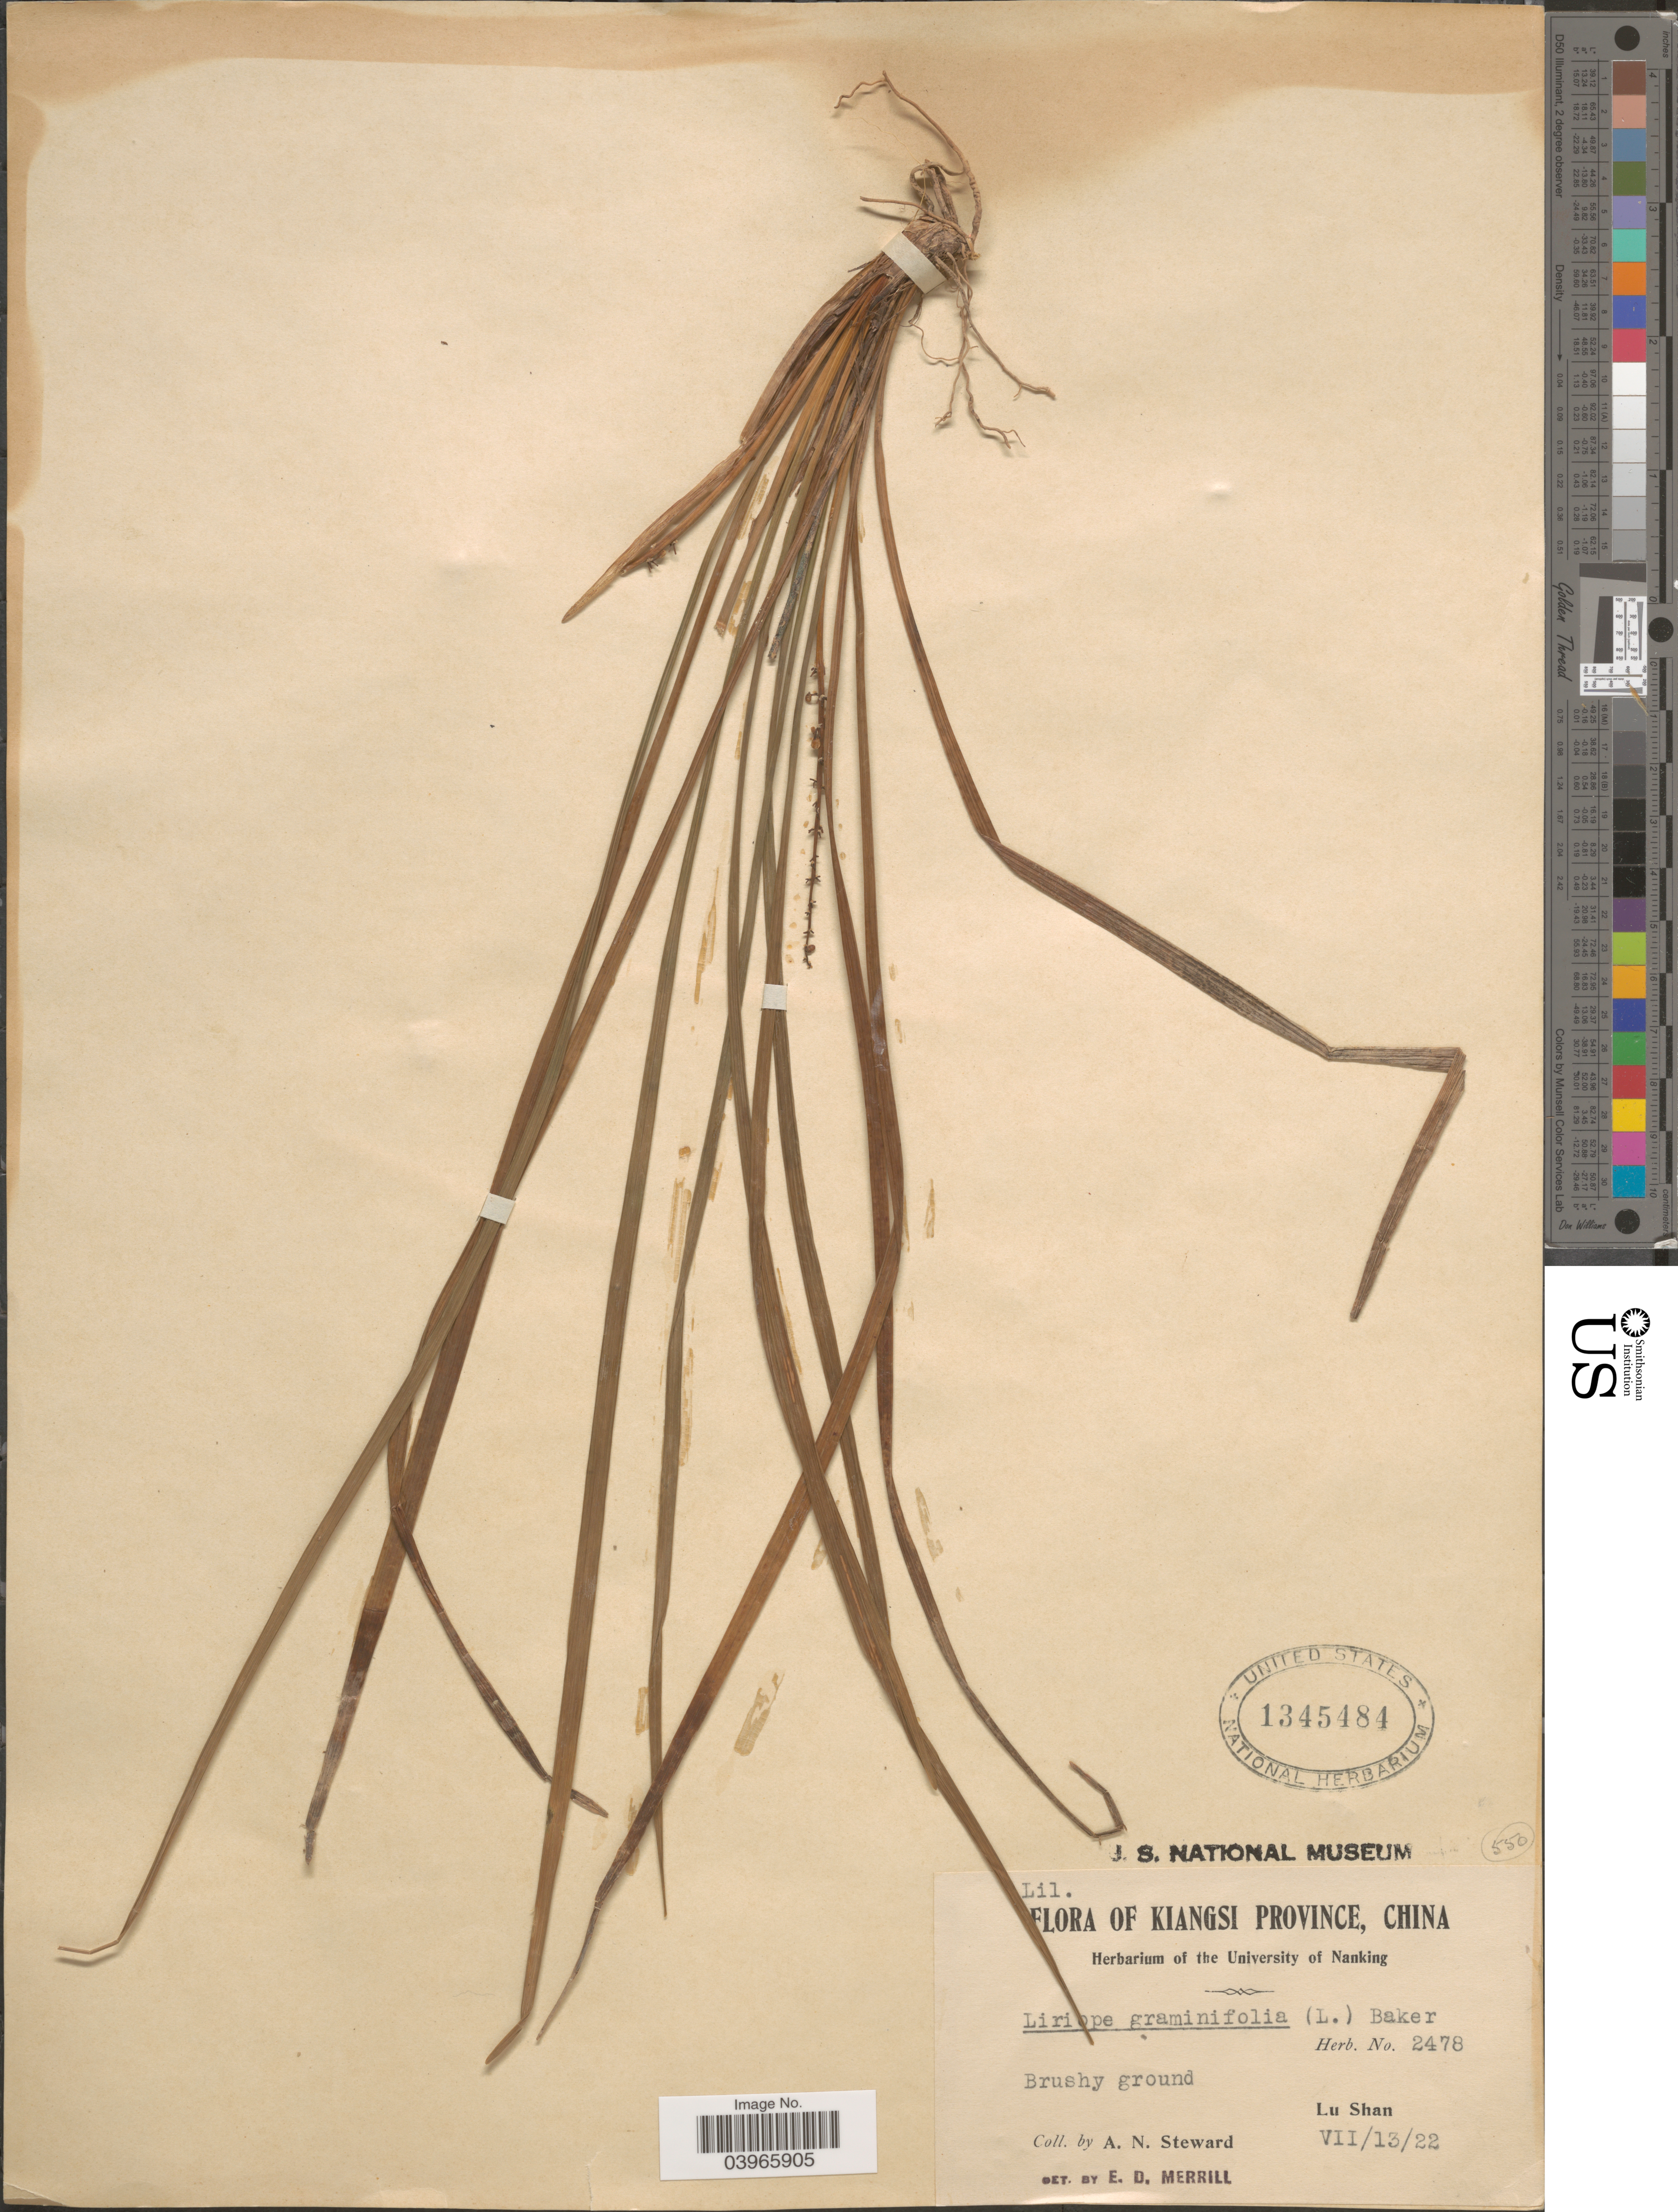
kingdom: Plantae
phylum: Tracheophyta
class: Liliopsida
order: Asparagales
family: Asparagaceae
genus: Liriope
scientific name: Liriope graminifolia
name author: (L.) Baker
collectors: A. N. Steward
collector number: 2478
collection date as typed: Transcribed d/m/y: 13/7/22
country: China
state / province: Jiangxi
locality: Kiangsi Province. Lu Shan.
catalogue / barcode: US 1345484